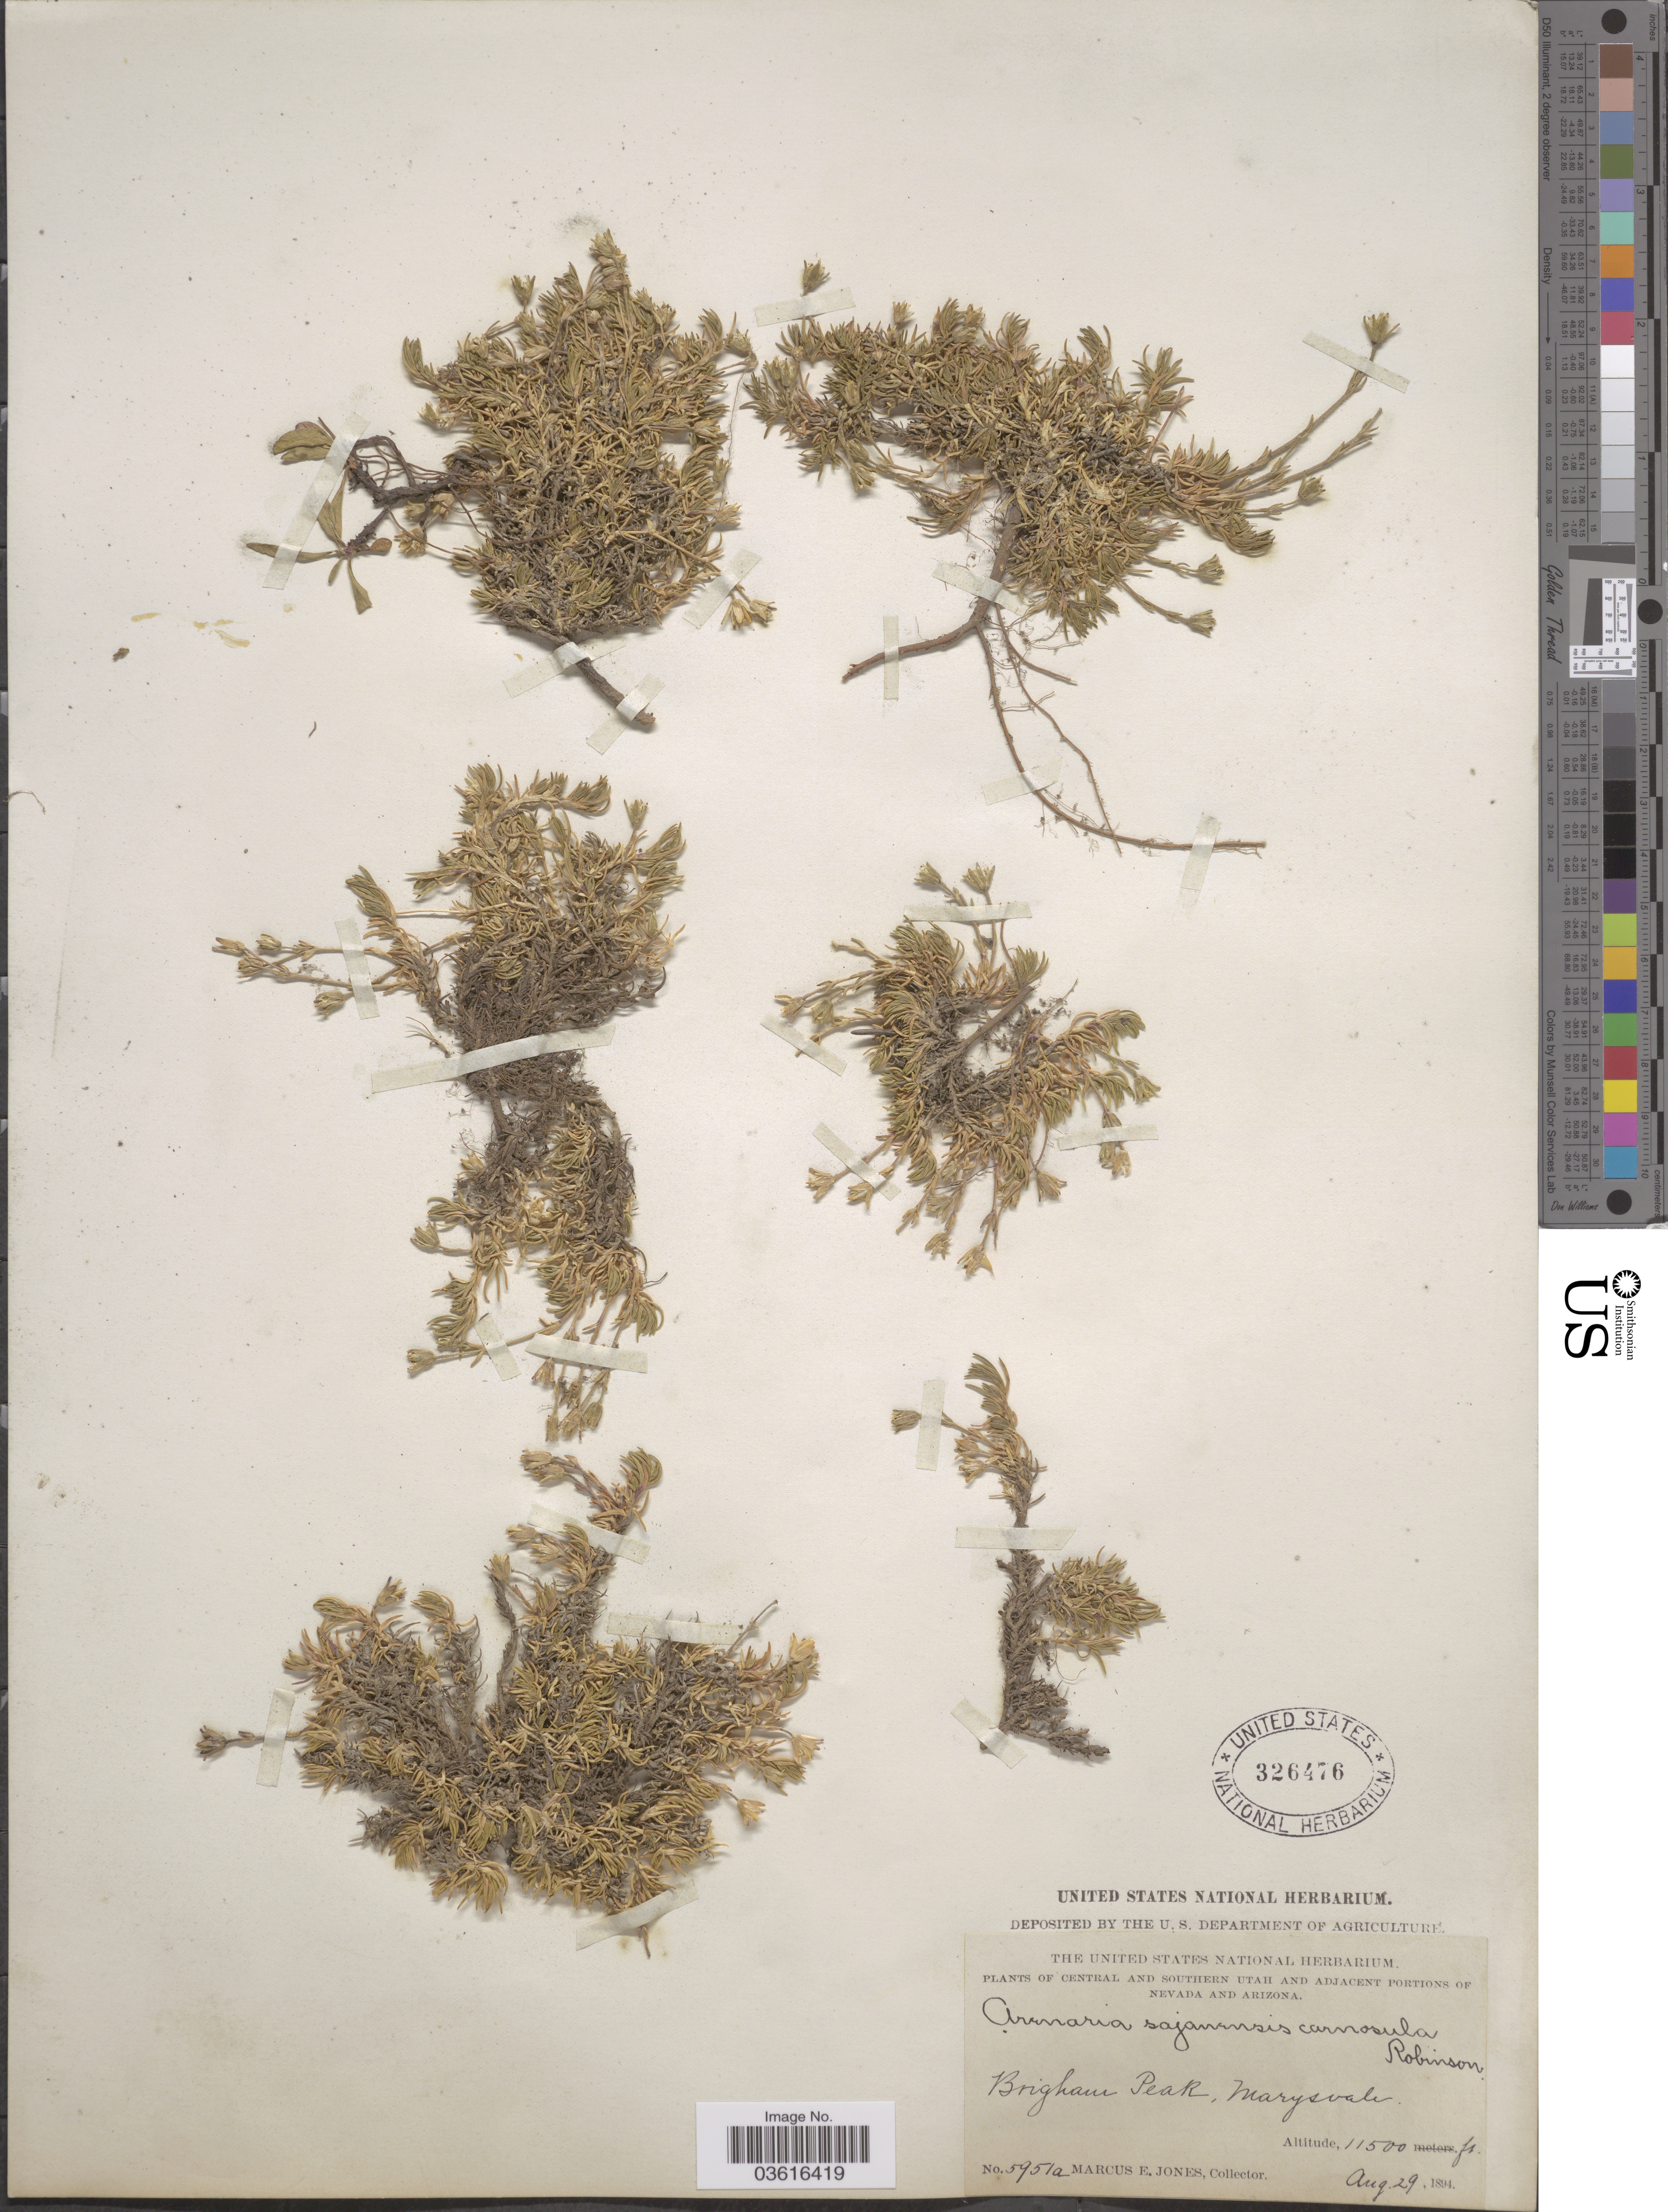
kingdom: Plantae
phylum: Tracheophyta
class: Magnoliopsida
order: Caryophyllales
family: Caryophyllaceae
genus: Cherleria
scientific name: Cherleria obtusiloba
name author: (Rydb.) A.J. Moore & Dillenb.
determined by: Strong, M. T., (US), Smithsonian Institution - National Museum of Natural History (UNITED STATES)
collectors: M. E. Jones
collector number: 5951a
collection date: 1894-08-29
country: United States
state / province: Utah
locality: Central and Southern Utah and adjacent portions of Nevada and Arizona. Brigham Peak, Marysvale.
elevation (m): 3505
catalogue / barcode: US 326476